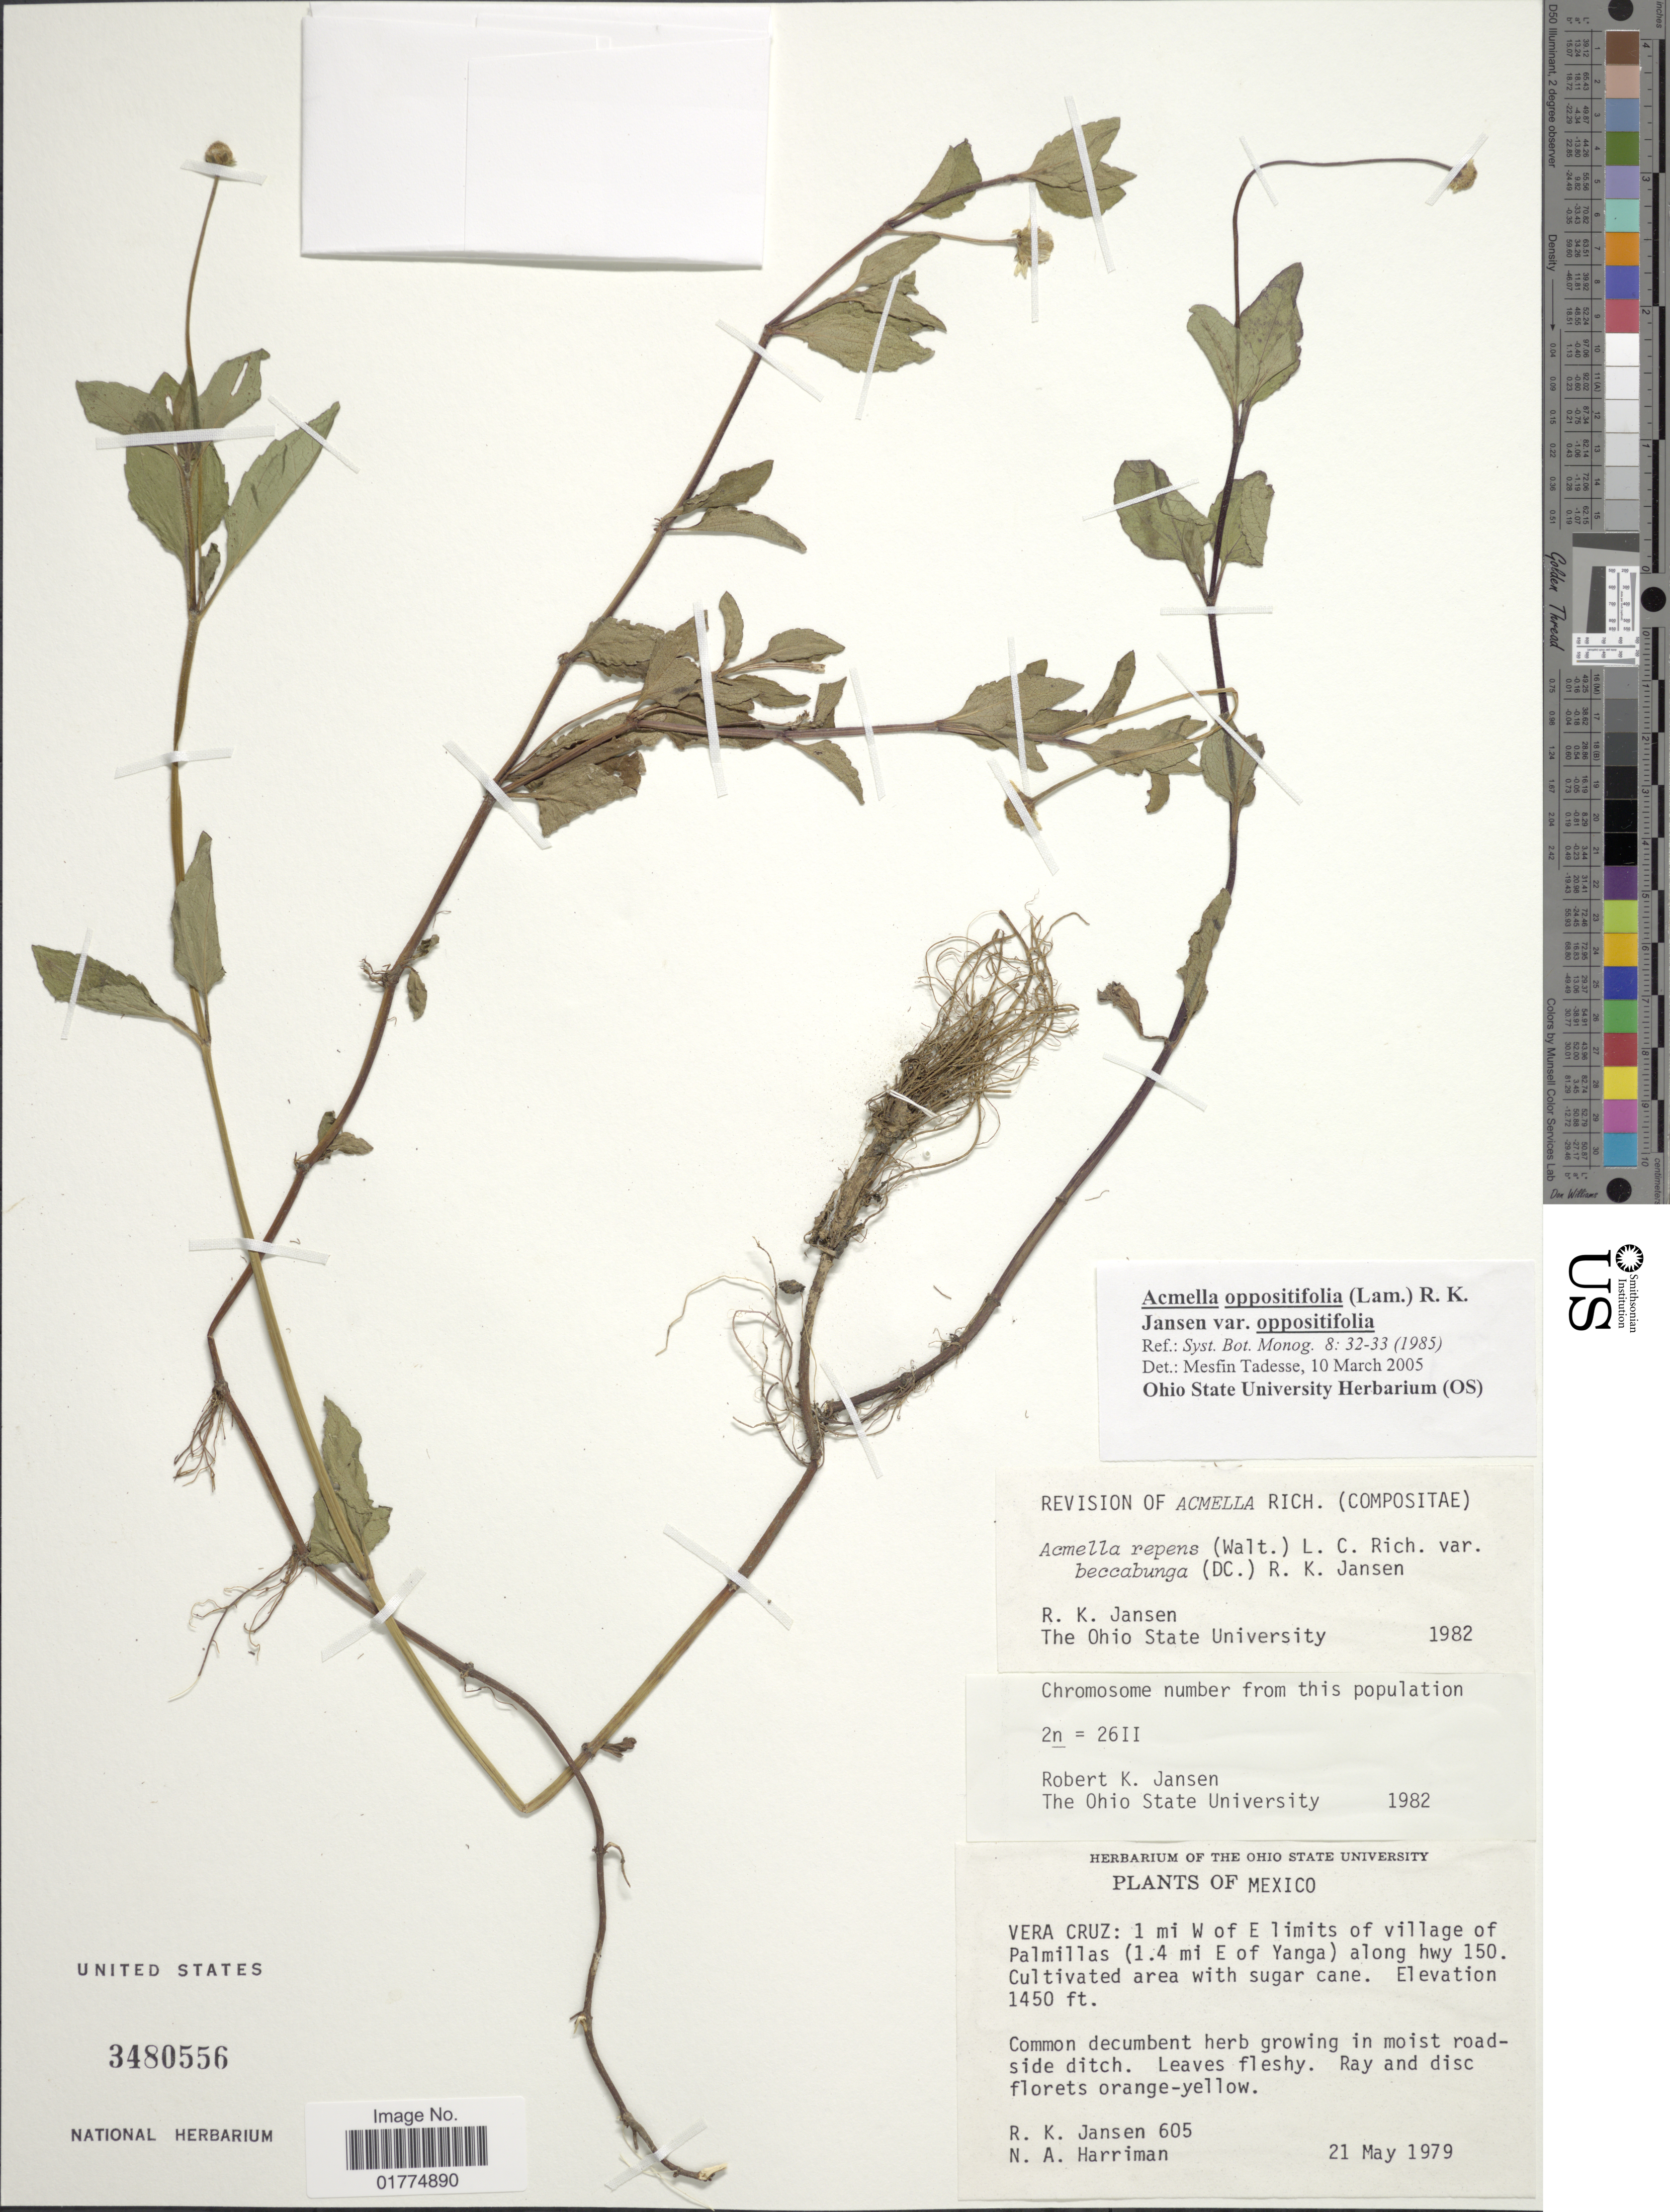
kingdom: Plantae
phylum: Tracheophyta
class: Magnoliopsida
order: Asterales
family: Asteraceae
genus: Acmella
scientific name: Acmella repens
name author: (Walter) Rich.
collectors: R. K. Jansen & N. A. Harriman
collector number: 605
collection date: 1979-05-21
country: Mexico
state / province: Veracruz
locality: Vera Cruz: 1 mi W of E limits of village of Palmillas (1.4 mi E of Yanga) along hwy 150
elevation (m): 442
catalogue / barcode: US 3480556